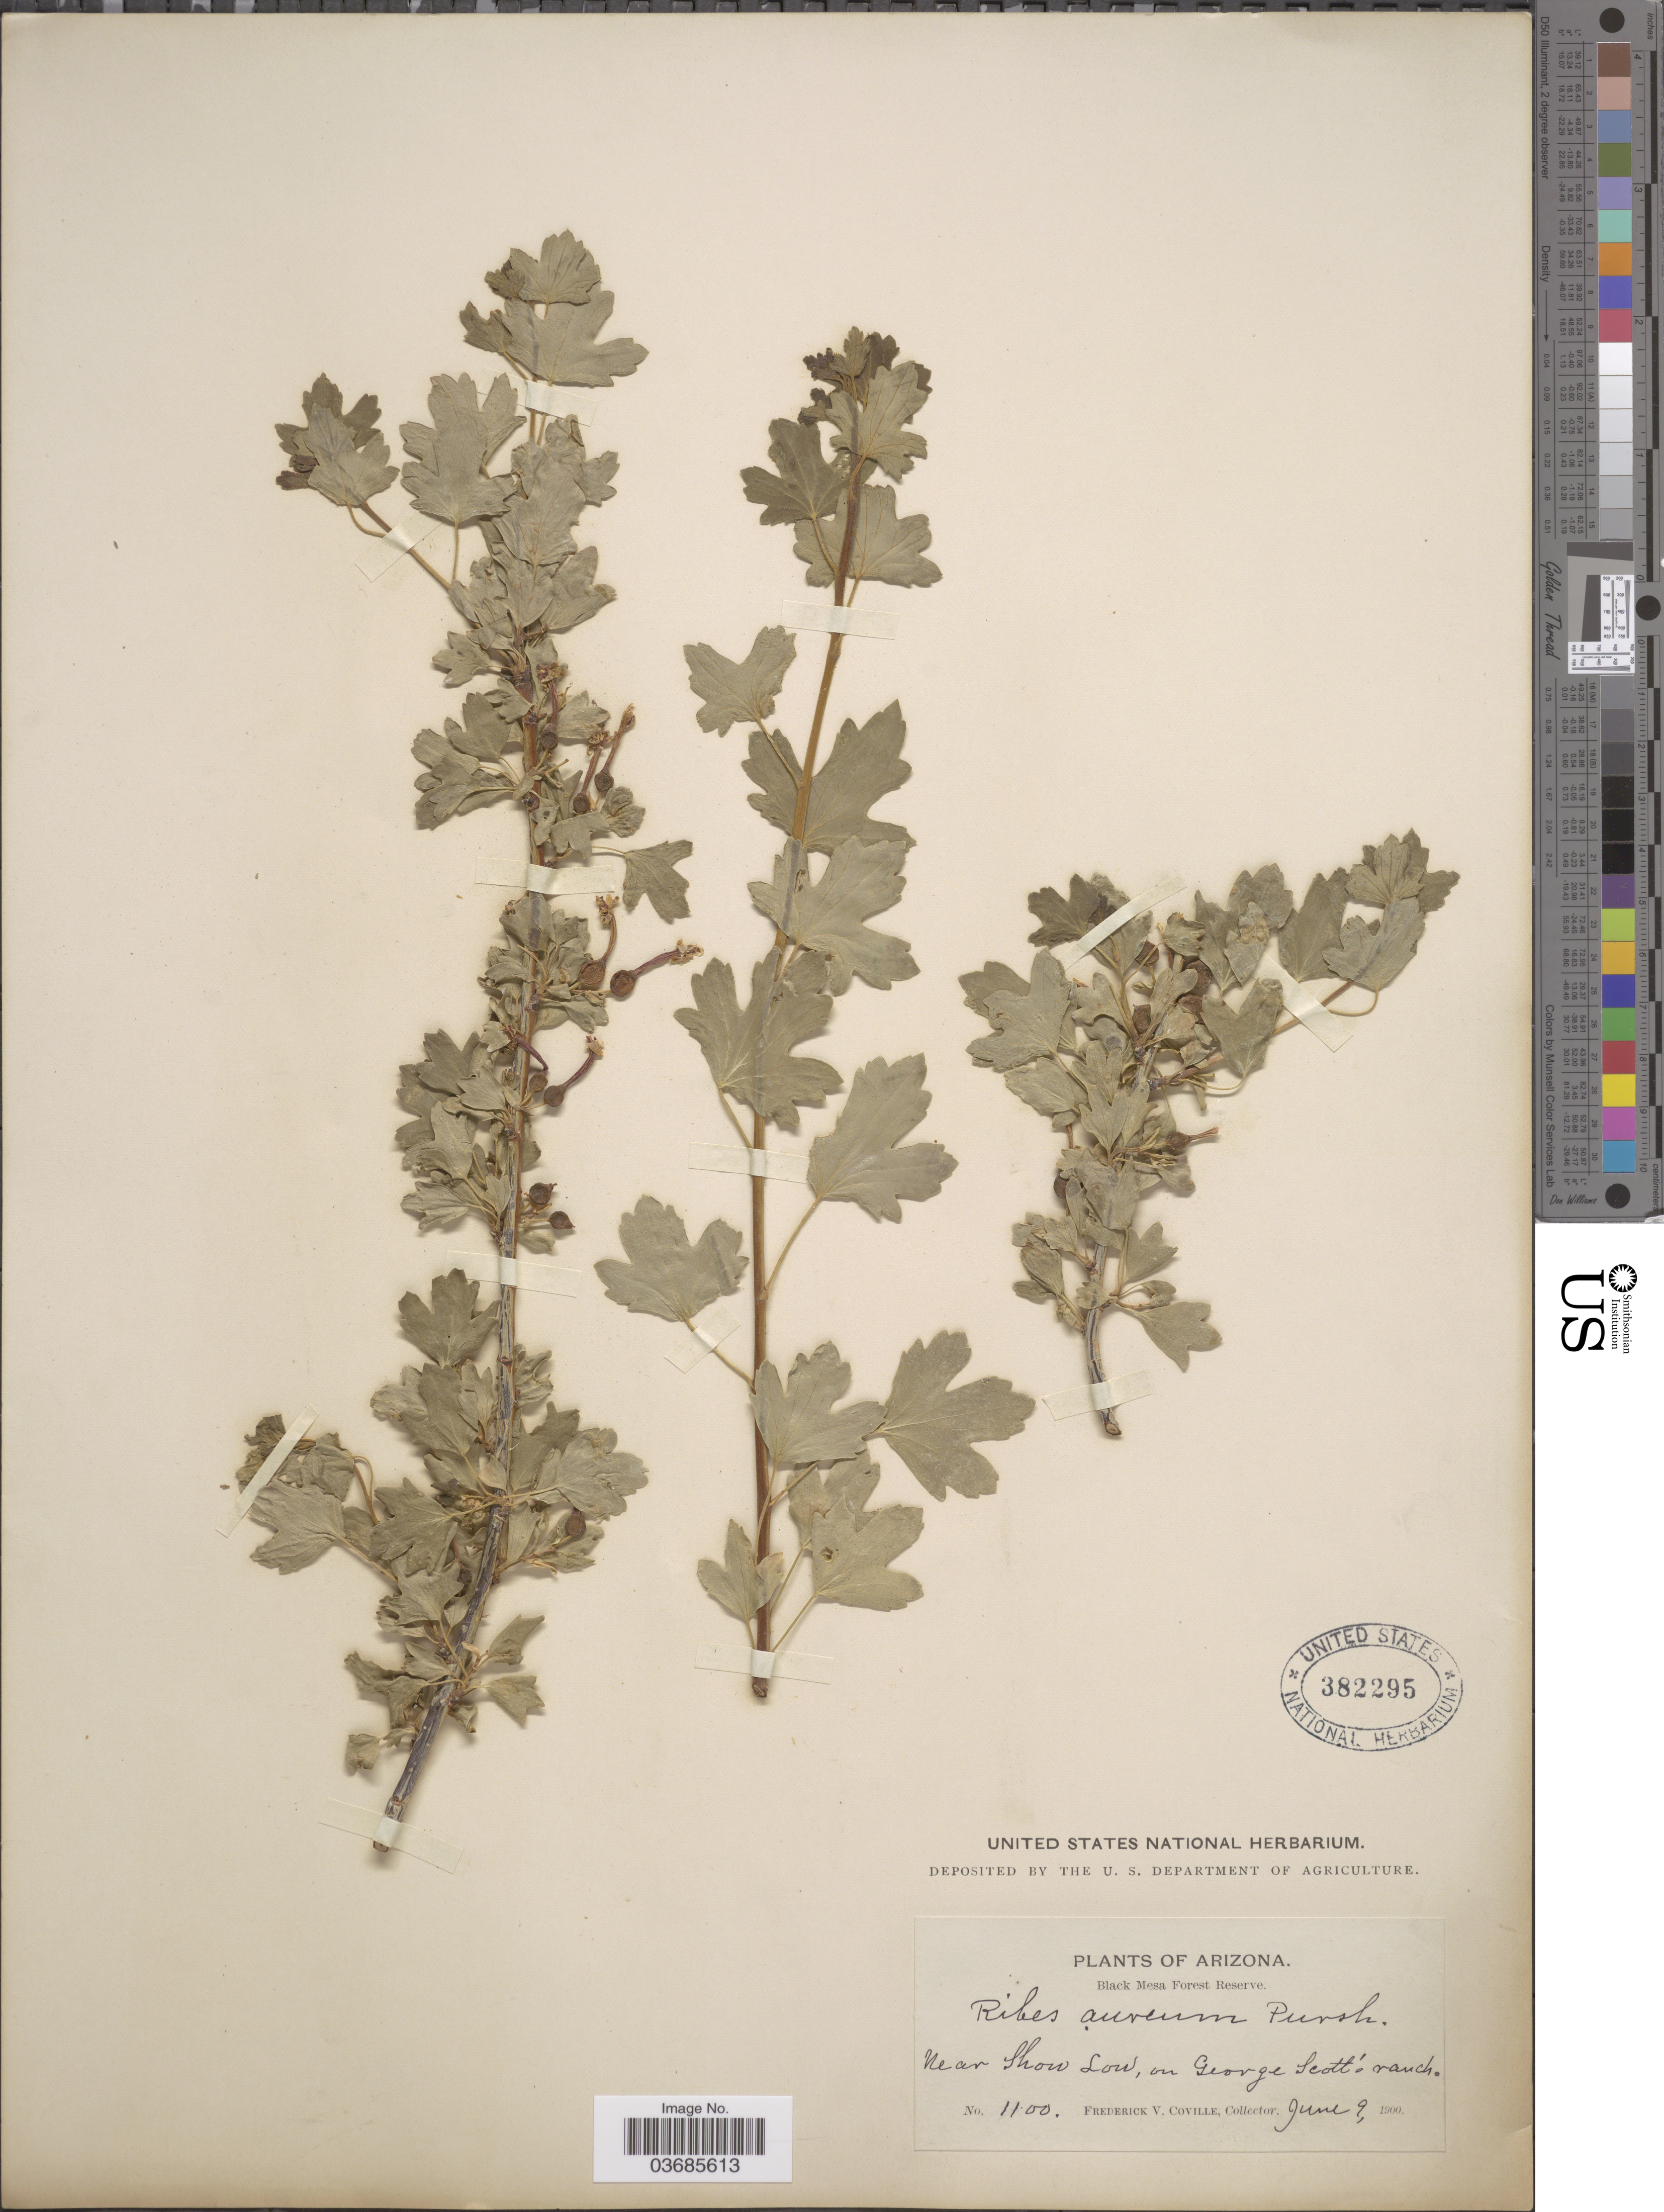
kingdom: Plantae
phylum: Tracheophyta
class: Magnoliopsida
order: Saxifragales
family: Grossulariaceae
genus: Ribes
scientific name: Ribes aureum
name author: Pursh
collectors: F. V. Coville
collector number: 1100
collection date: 1900-06-09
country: United States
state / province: Arizona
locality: Black Mesa Forest Reserve. Near Show Low, on George Scott's ranch.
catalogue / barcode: US 382295